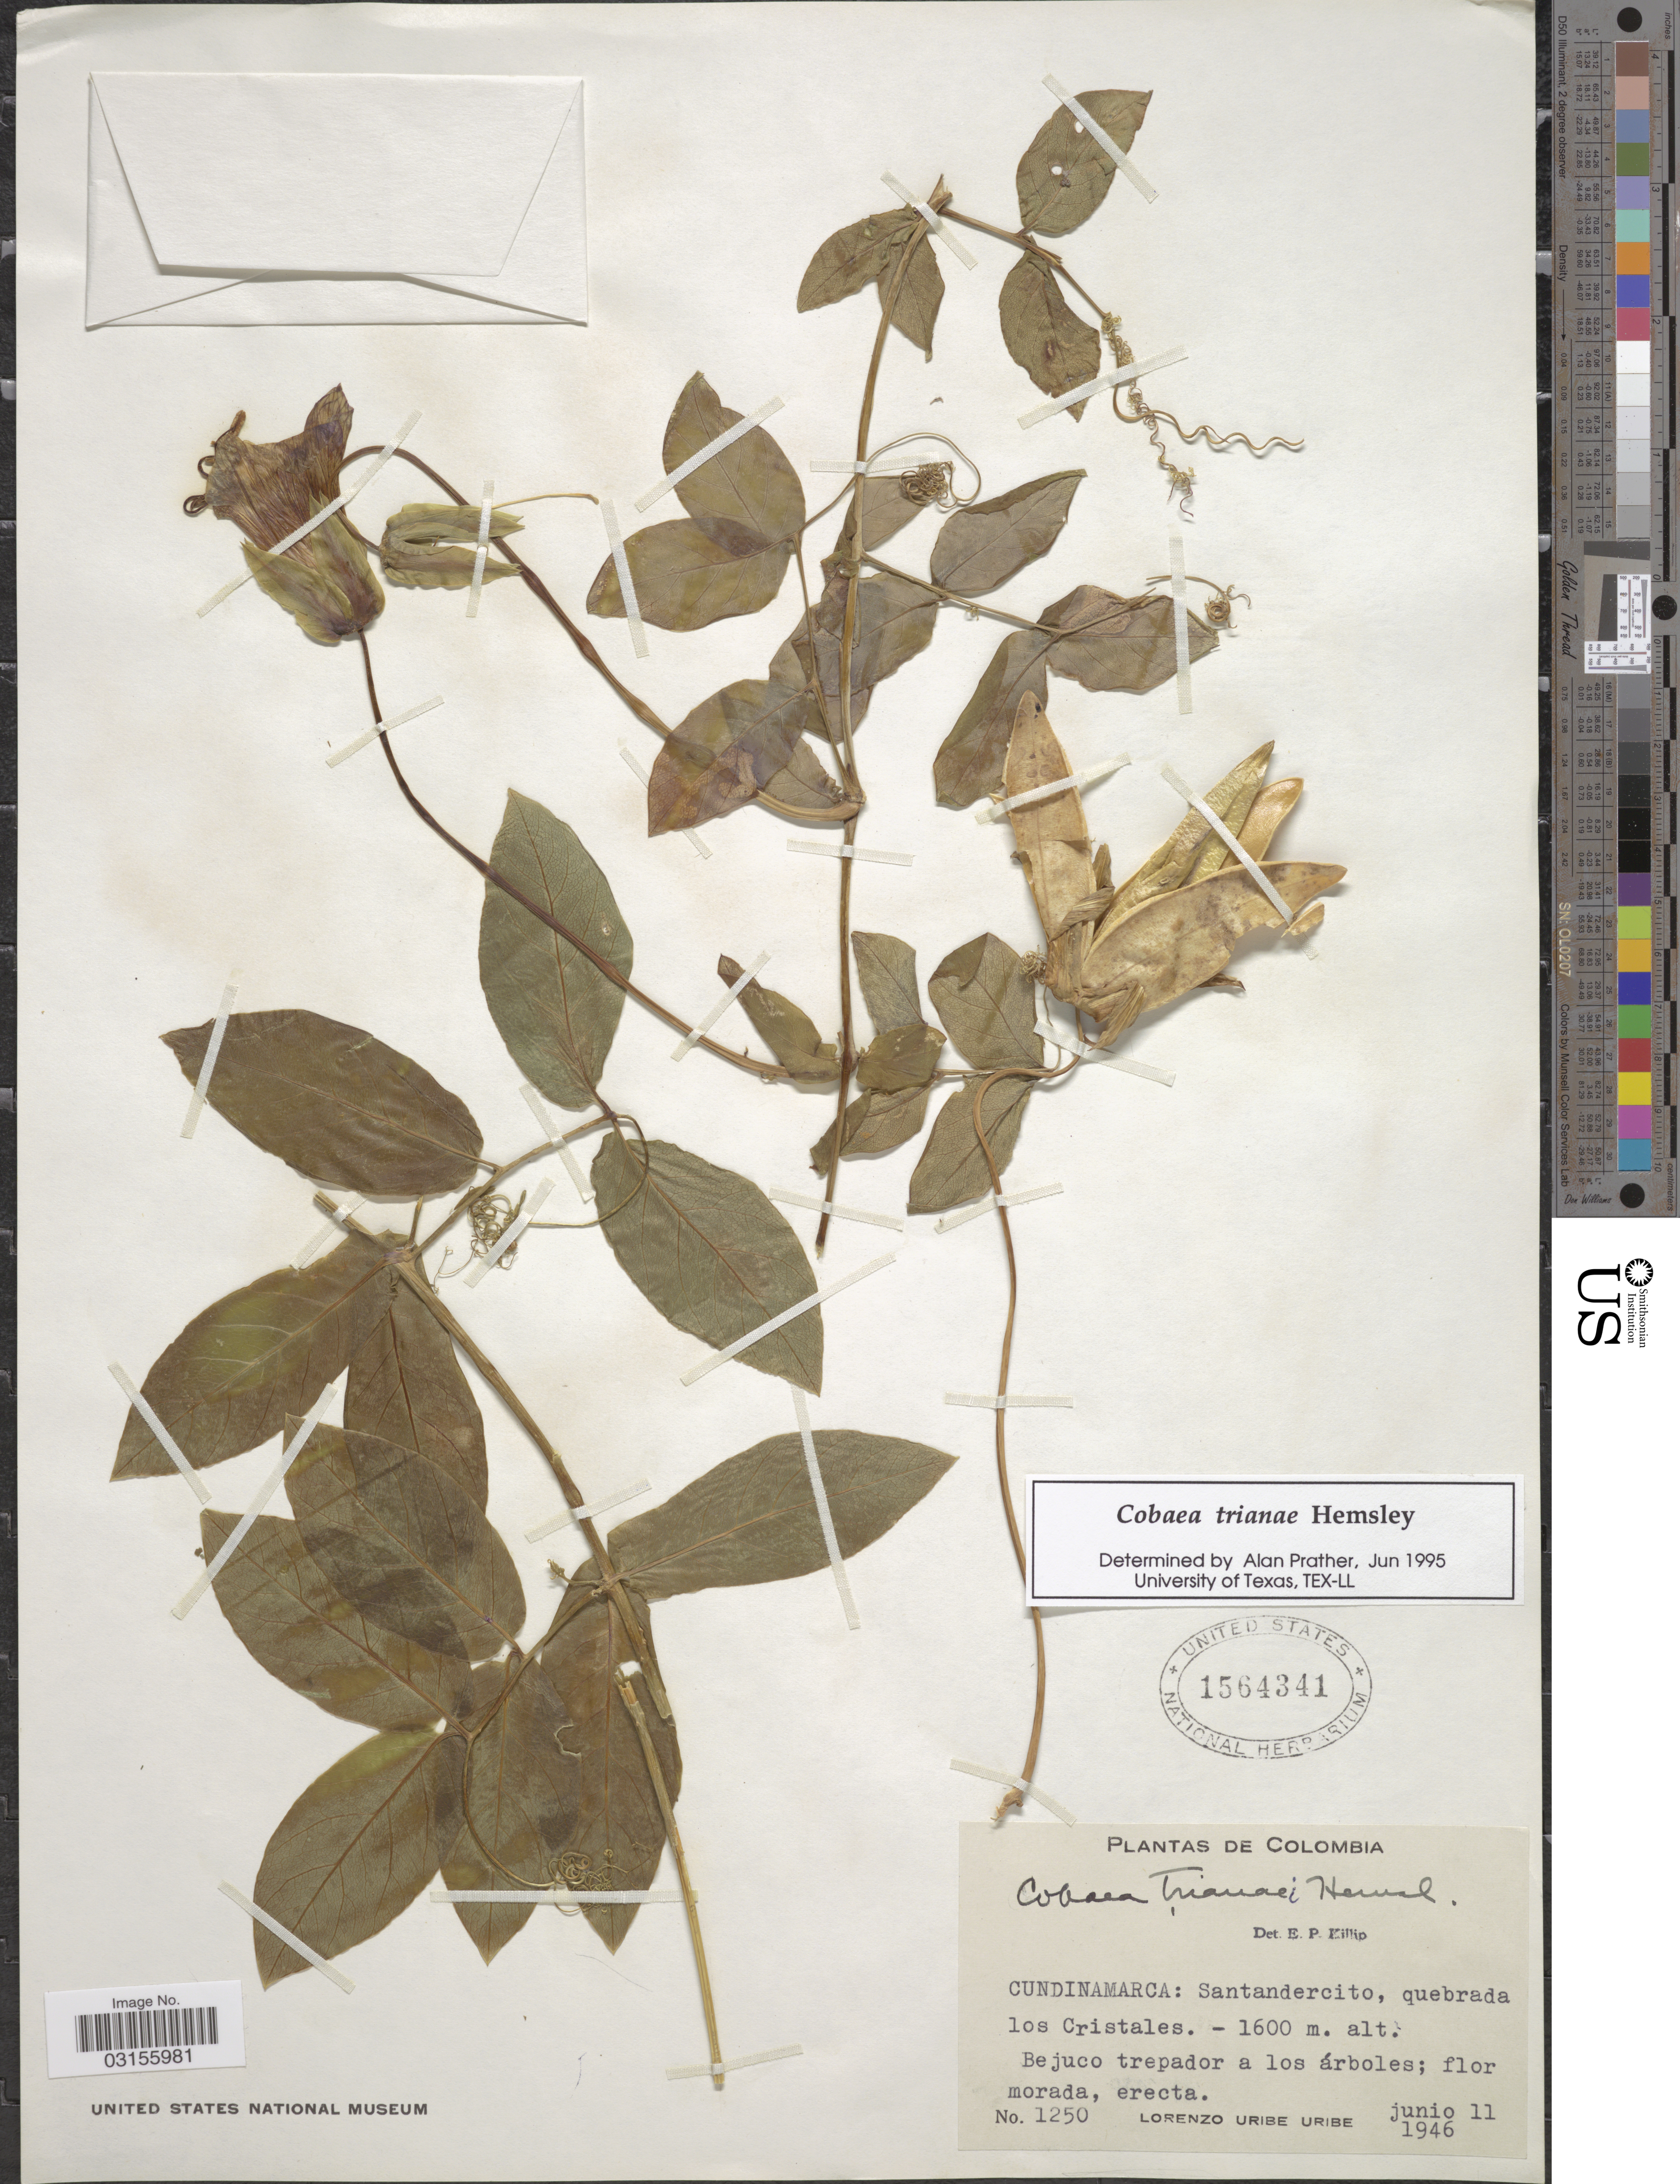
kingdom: Plantae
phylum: Tracheophyta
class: Magnoliopsida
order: Ericales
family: Polemoniaceae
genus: Cobaea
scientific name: Cobaea trianae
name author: Hemsl.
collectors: L. Uribe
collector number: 1250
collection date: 1946-06-11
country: Colombia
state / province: Cundinamarca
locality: Santandercito, quebrada los Cristales.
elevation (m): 1600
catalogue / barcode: US 1564341